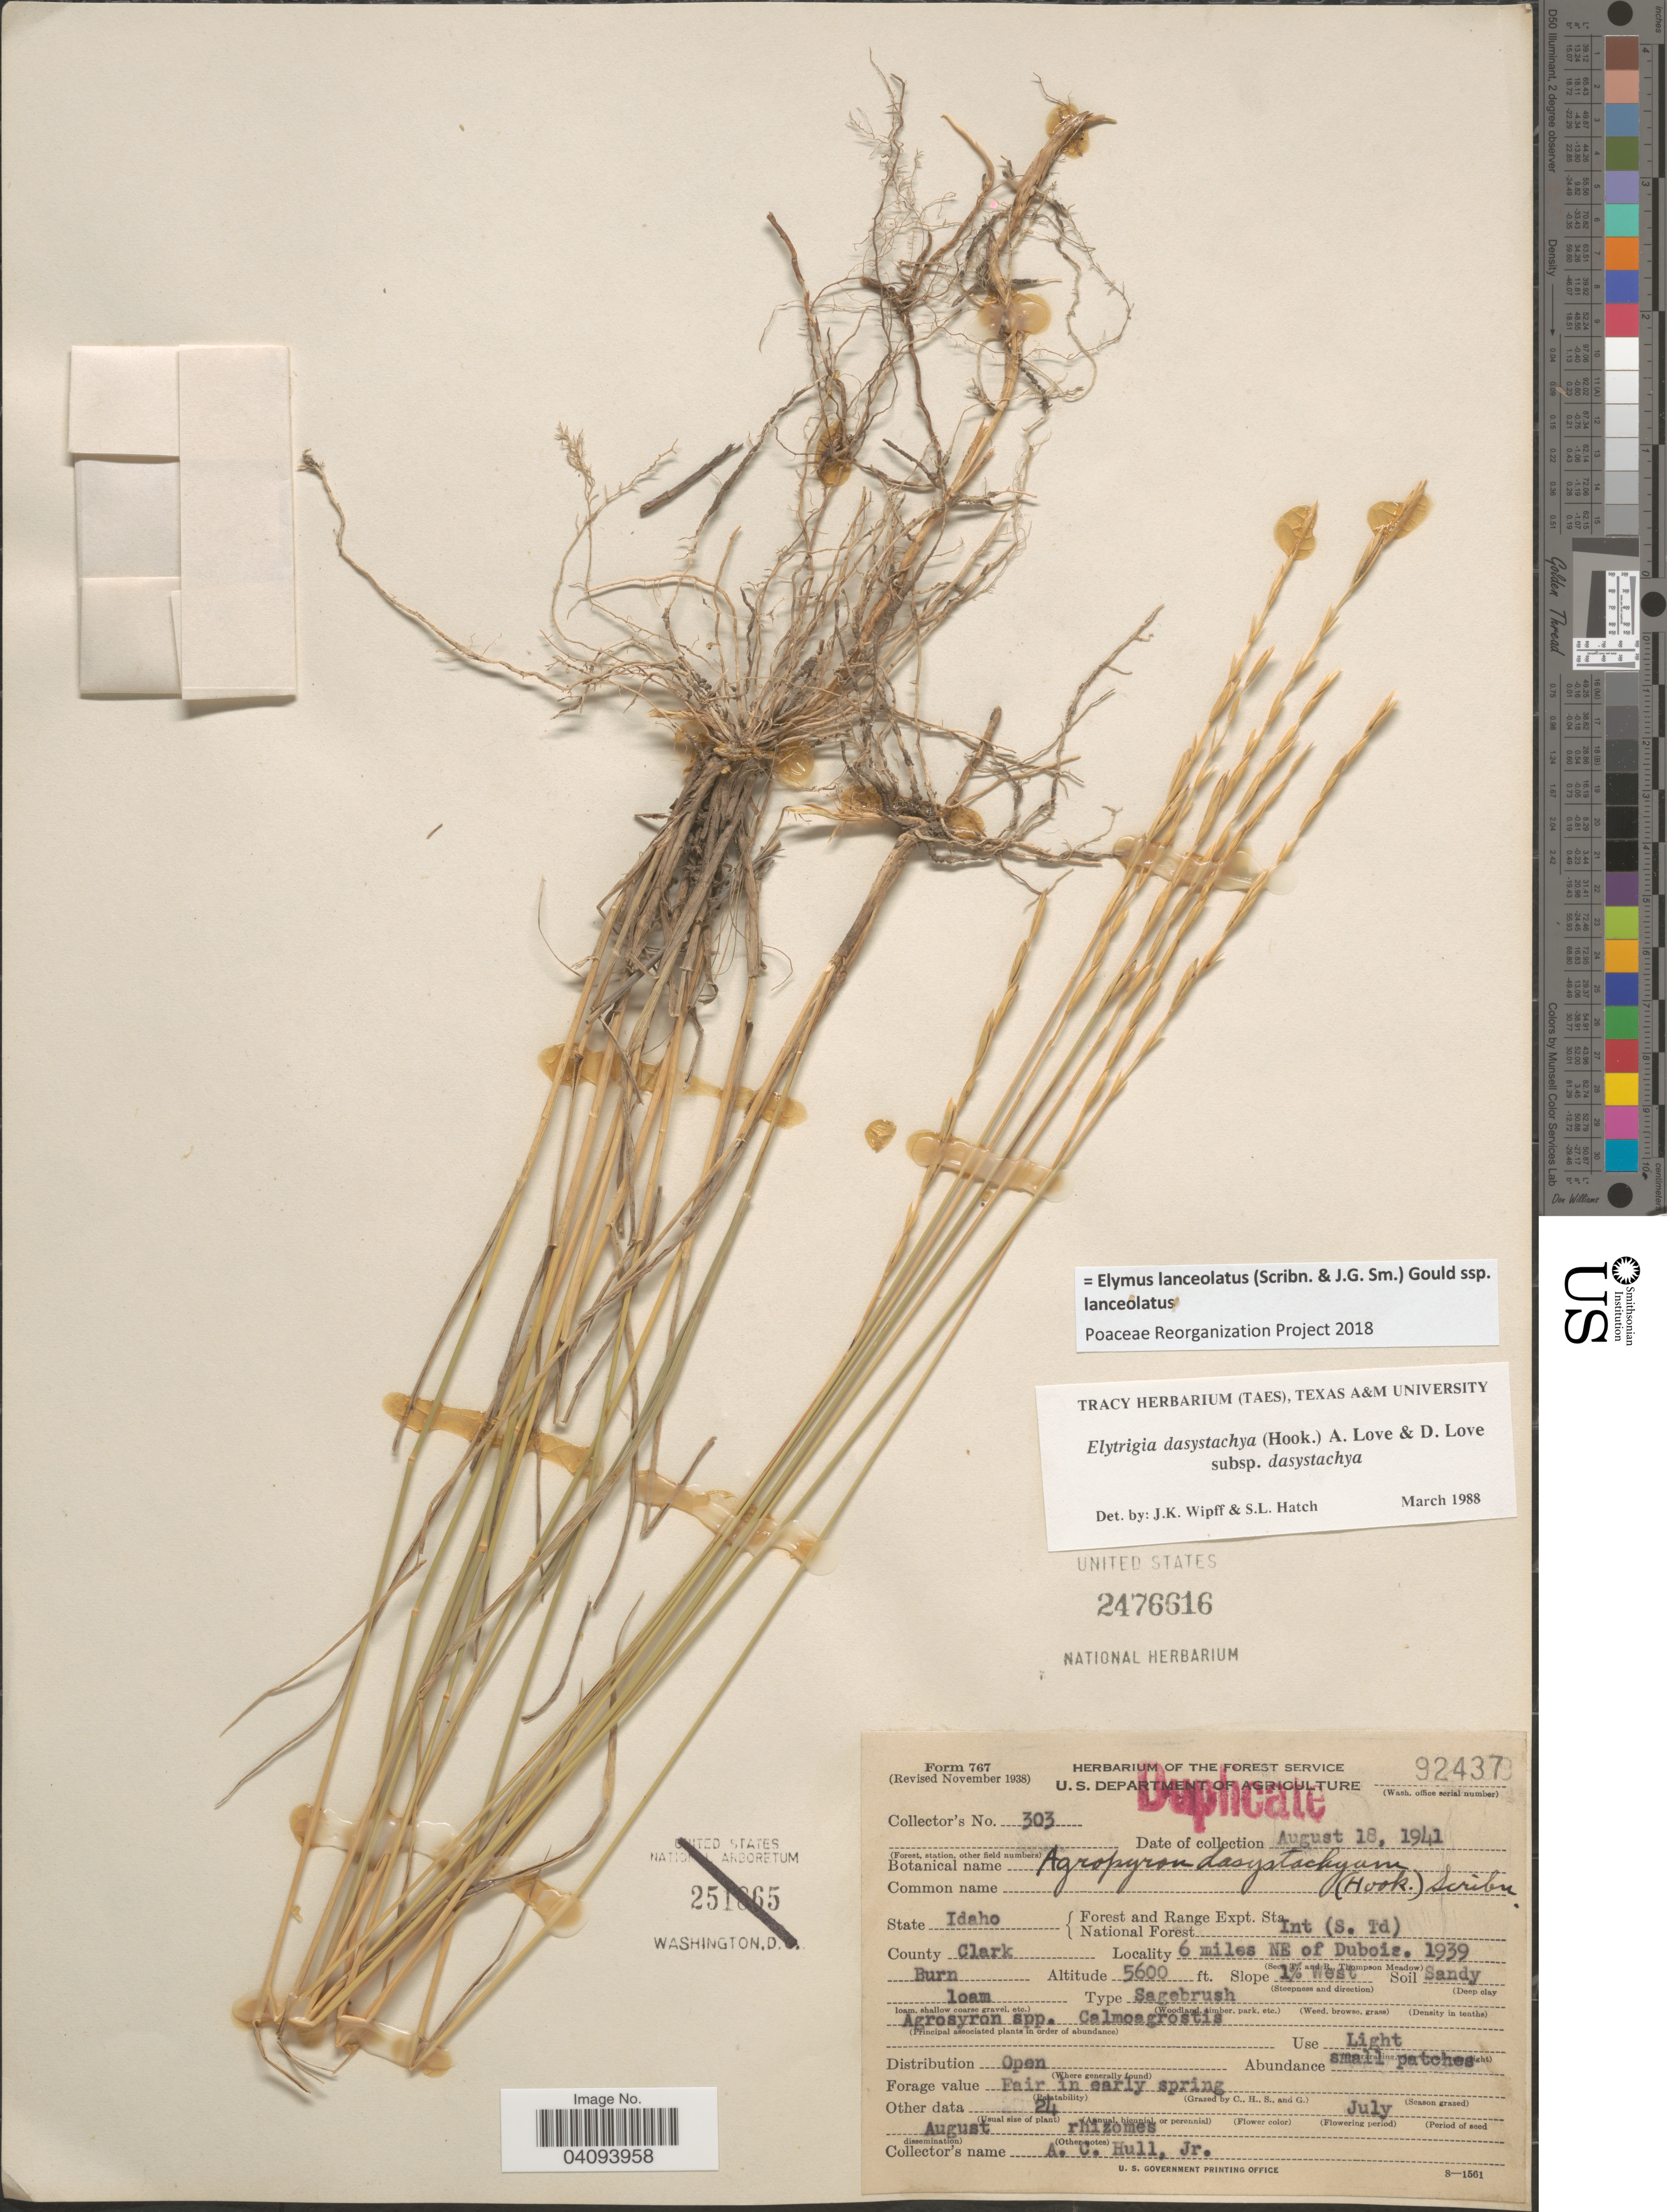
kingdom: Plantae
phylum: Tracheophyta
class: Liliopsida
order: Poales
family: Poaceae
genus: Elymus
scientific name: Elymus lanceolatus subsp. lanceolatus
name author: (Scribn. & J.G. Sm.) Gould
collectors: A. Hull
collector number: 303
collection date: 1941-08-18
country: United States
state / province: Idaho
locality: Forest and Range Expt. Sta. National Forest Int (S. Td.). County Clark. 6 miles NE of Dubois. 1939 Burn. Slope 1% West.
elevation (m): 1707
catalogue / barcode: US 2476616